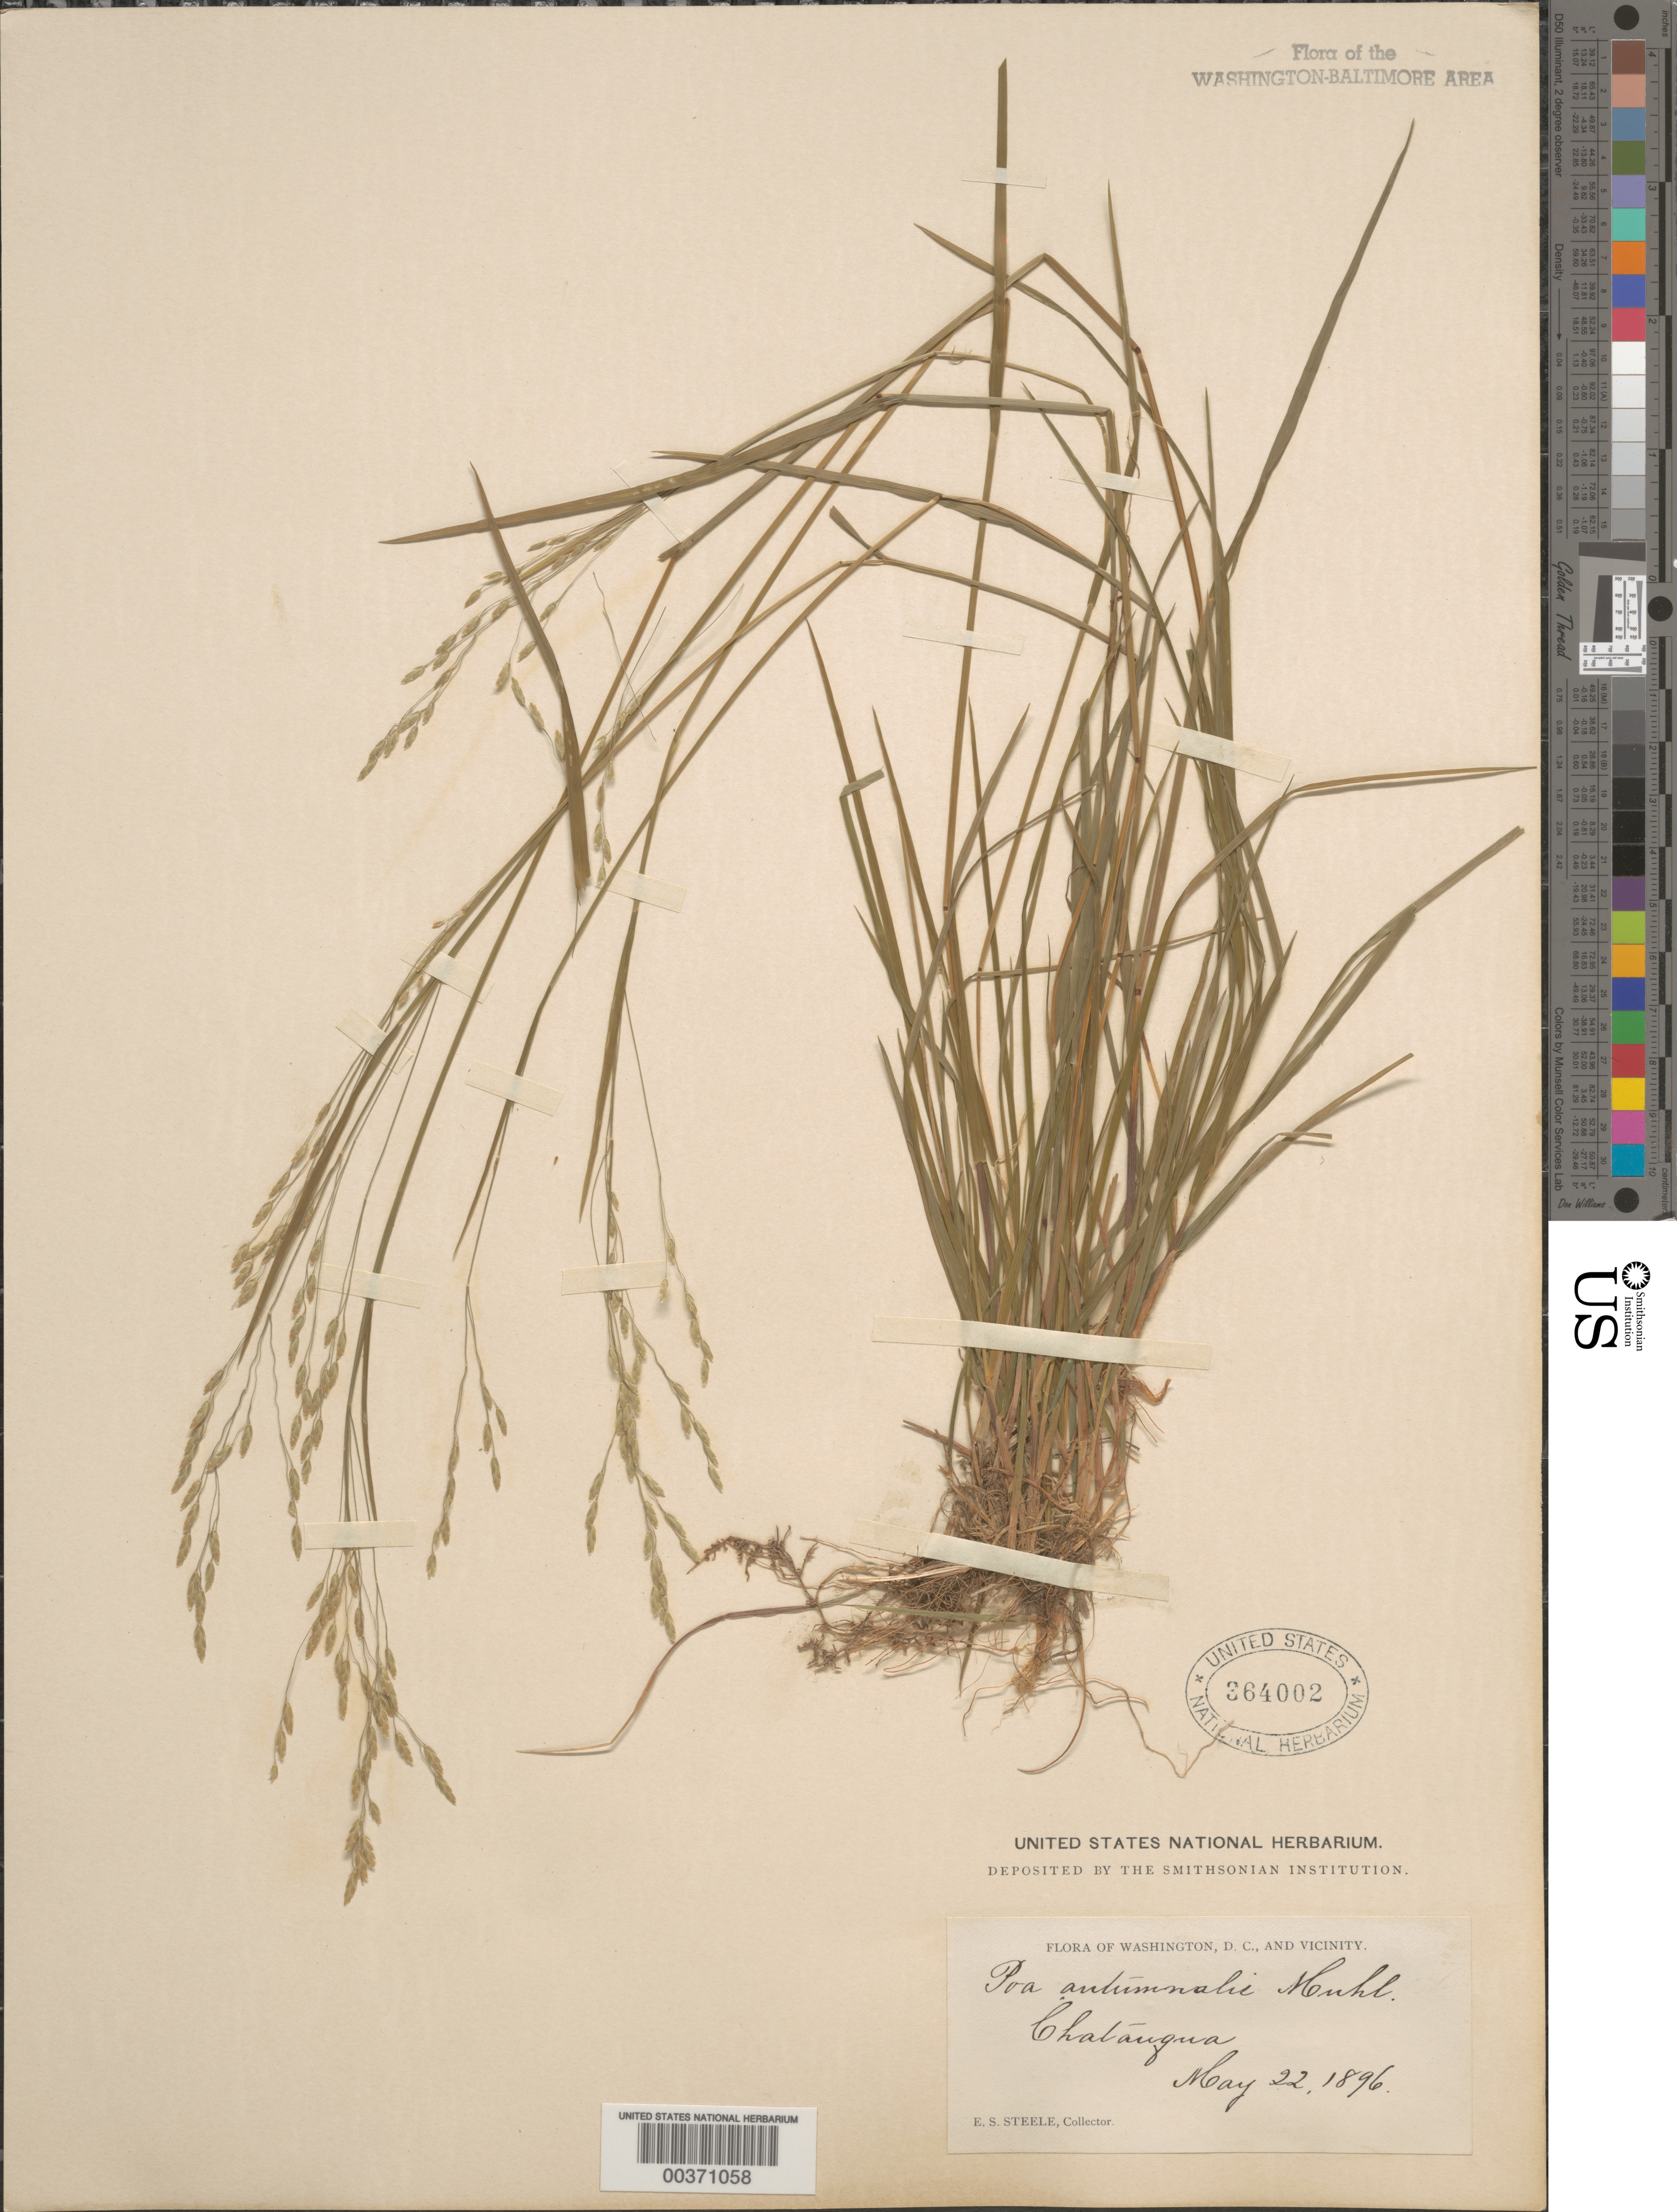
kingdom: Plantae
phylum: Tracheophyta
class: Liliopsida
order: Poales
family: Poaceae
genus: Poa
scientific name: Poa autumnalis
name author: Muhl. ex Elliott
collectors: E. Steele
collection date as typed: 22 May 1896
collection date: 1896-05-22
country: United States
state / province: Maryland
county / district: Montgomery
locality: Chatauqua C. & O. Canal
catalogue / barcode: US 364002